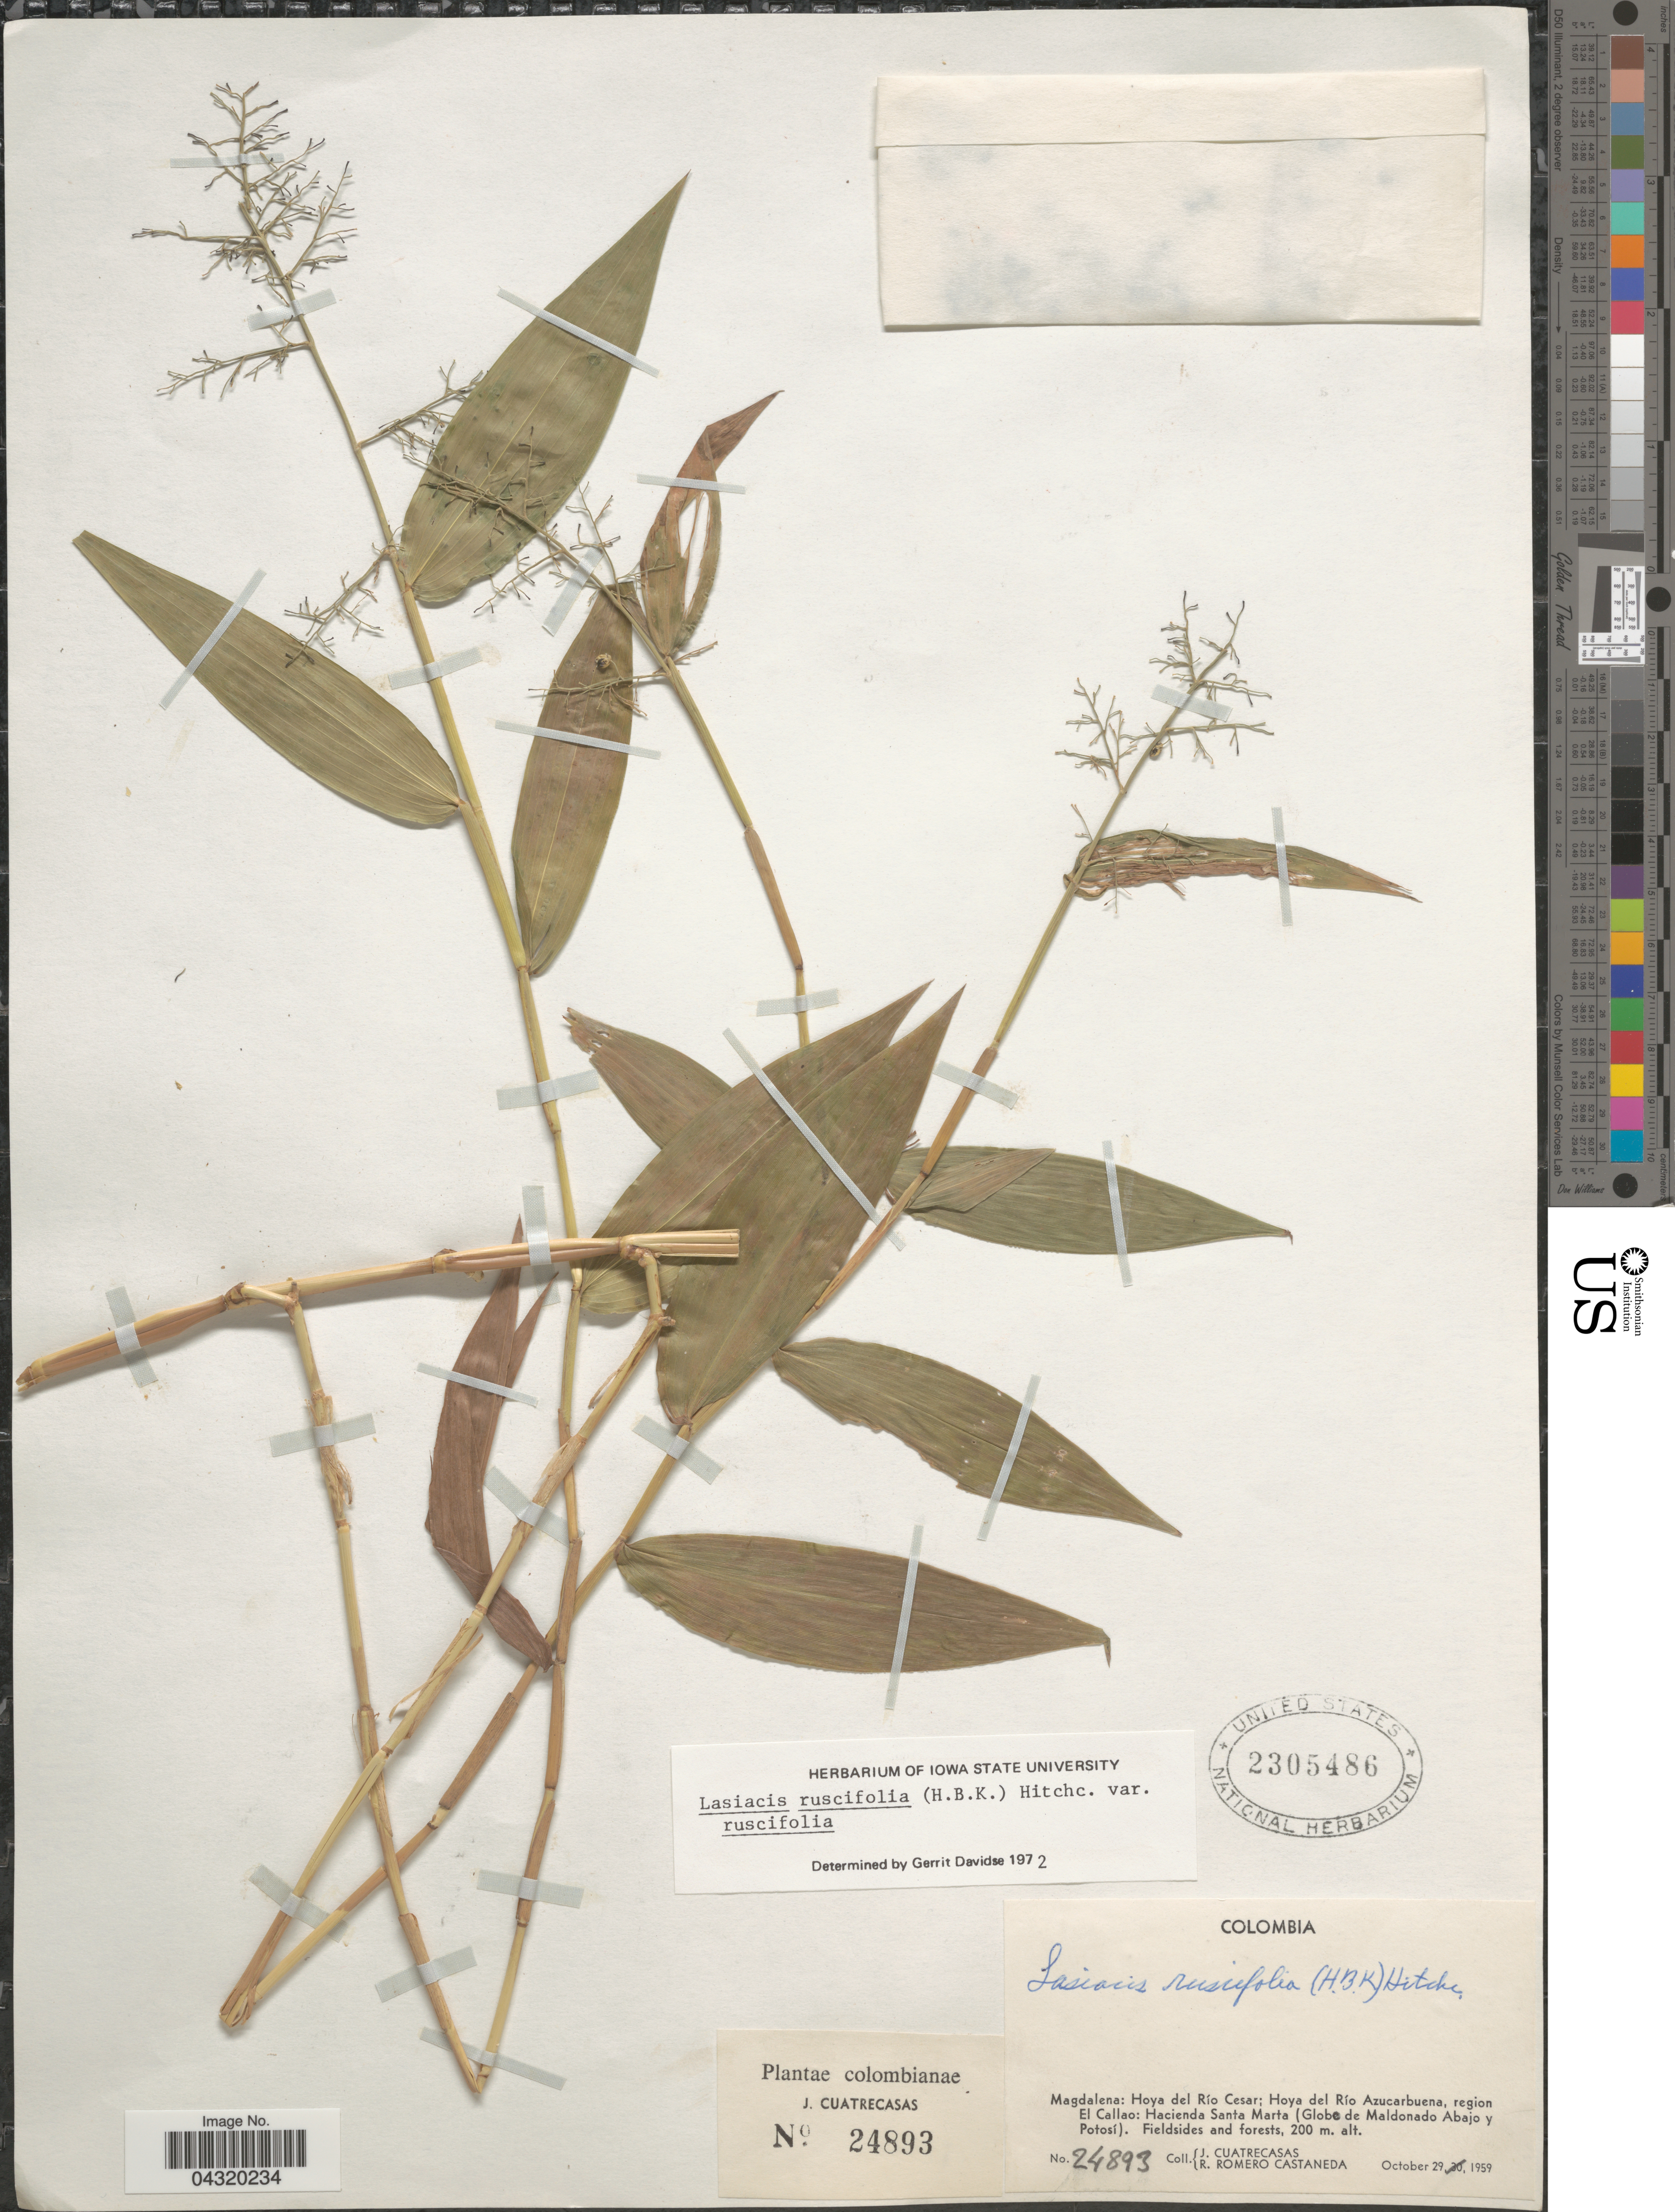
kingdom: Plantae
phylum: Tracheophyta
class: Liliopsida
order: Poales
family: Poaceae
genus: Lasiacis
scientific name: Lasiacis ruscifolia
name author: (Kunth) Hitchc.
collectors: J. Cuatrecasas & R. Romero Castañeda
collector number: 24893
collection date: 1959-10-29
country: Colombia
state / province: Magdalena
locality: Hoya del Río Cesar; Hoya del Río Azucarbuena, region El Callao: Hacienda Santa Marta (Globe de Maldonado Abajo y Potosí).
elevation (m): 200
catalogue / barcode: US 2305486